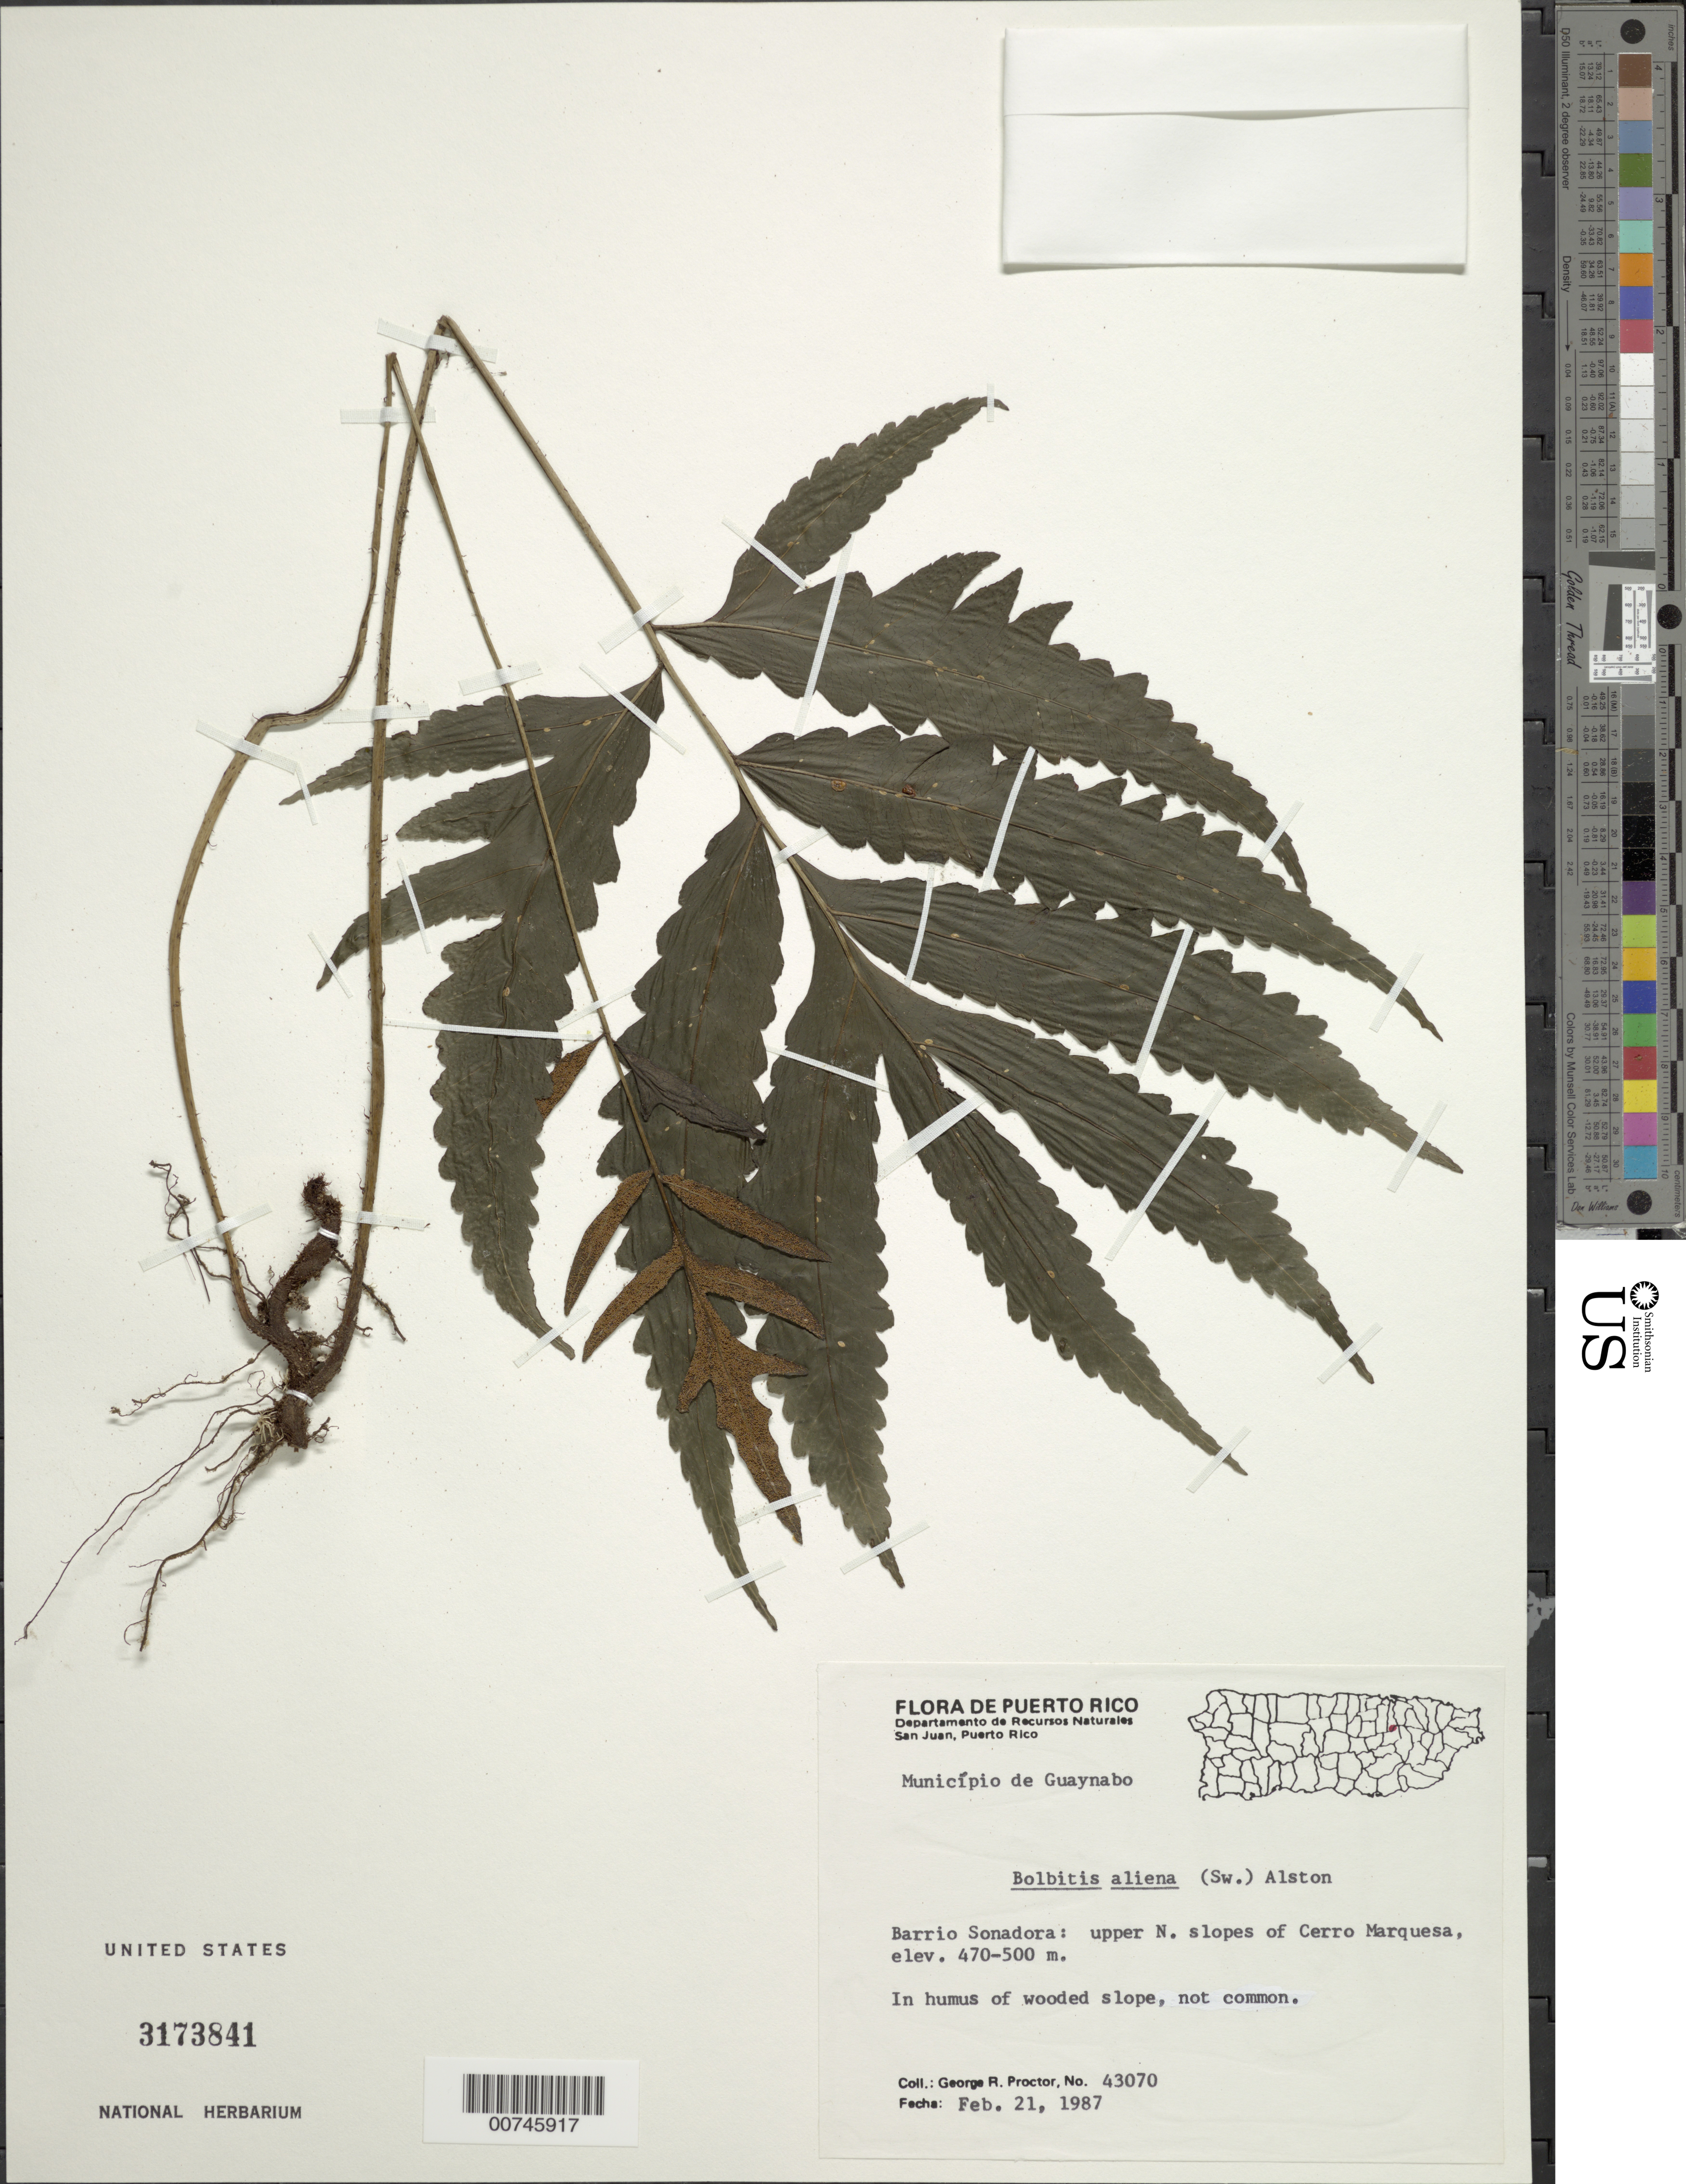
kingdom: Plantae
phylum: Tracheophyta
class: Polypodiopsida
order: Polypodiales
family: Dryopteridaceae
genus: Bolbitis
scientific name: Bolbitis aliena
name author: (Sw.) Alston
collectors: G. R. Proctor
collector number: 43070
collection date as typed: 21 Feb 1987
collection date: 1987-02-21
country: Puerto Rico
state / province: Guaynabo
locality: Barrio Sonadora: upper N slopes of Cerro Marquesa, Municipio de Guaynabo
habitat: In humus of wooded slope, not common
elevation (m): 470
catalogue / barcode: US 3173841